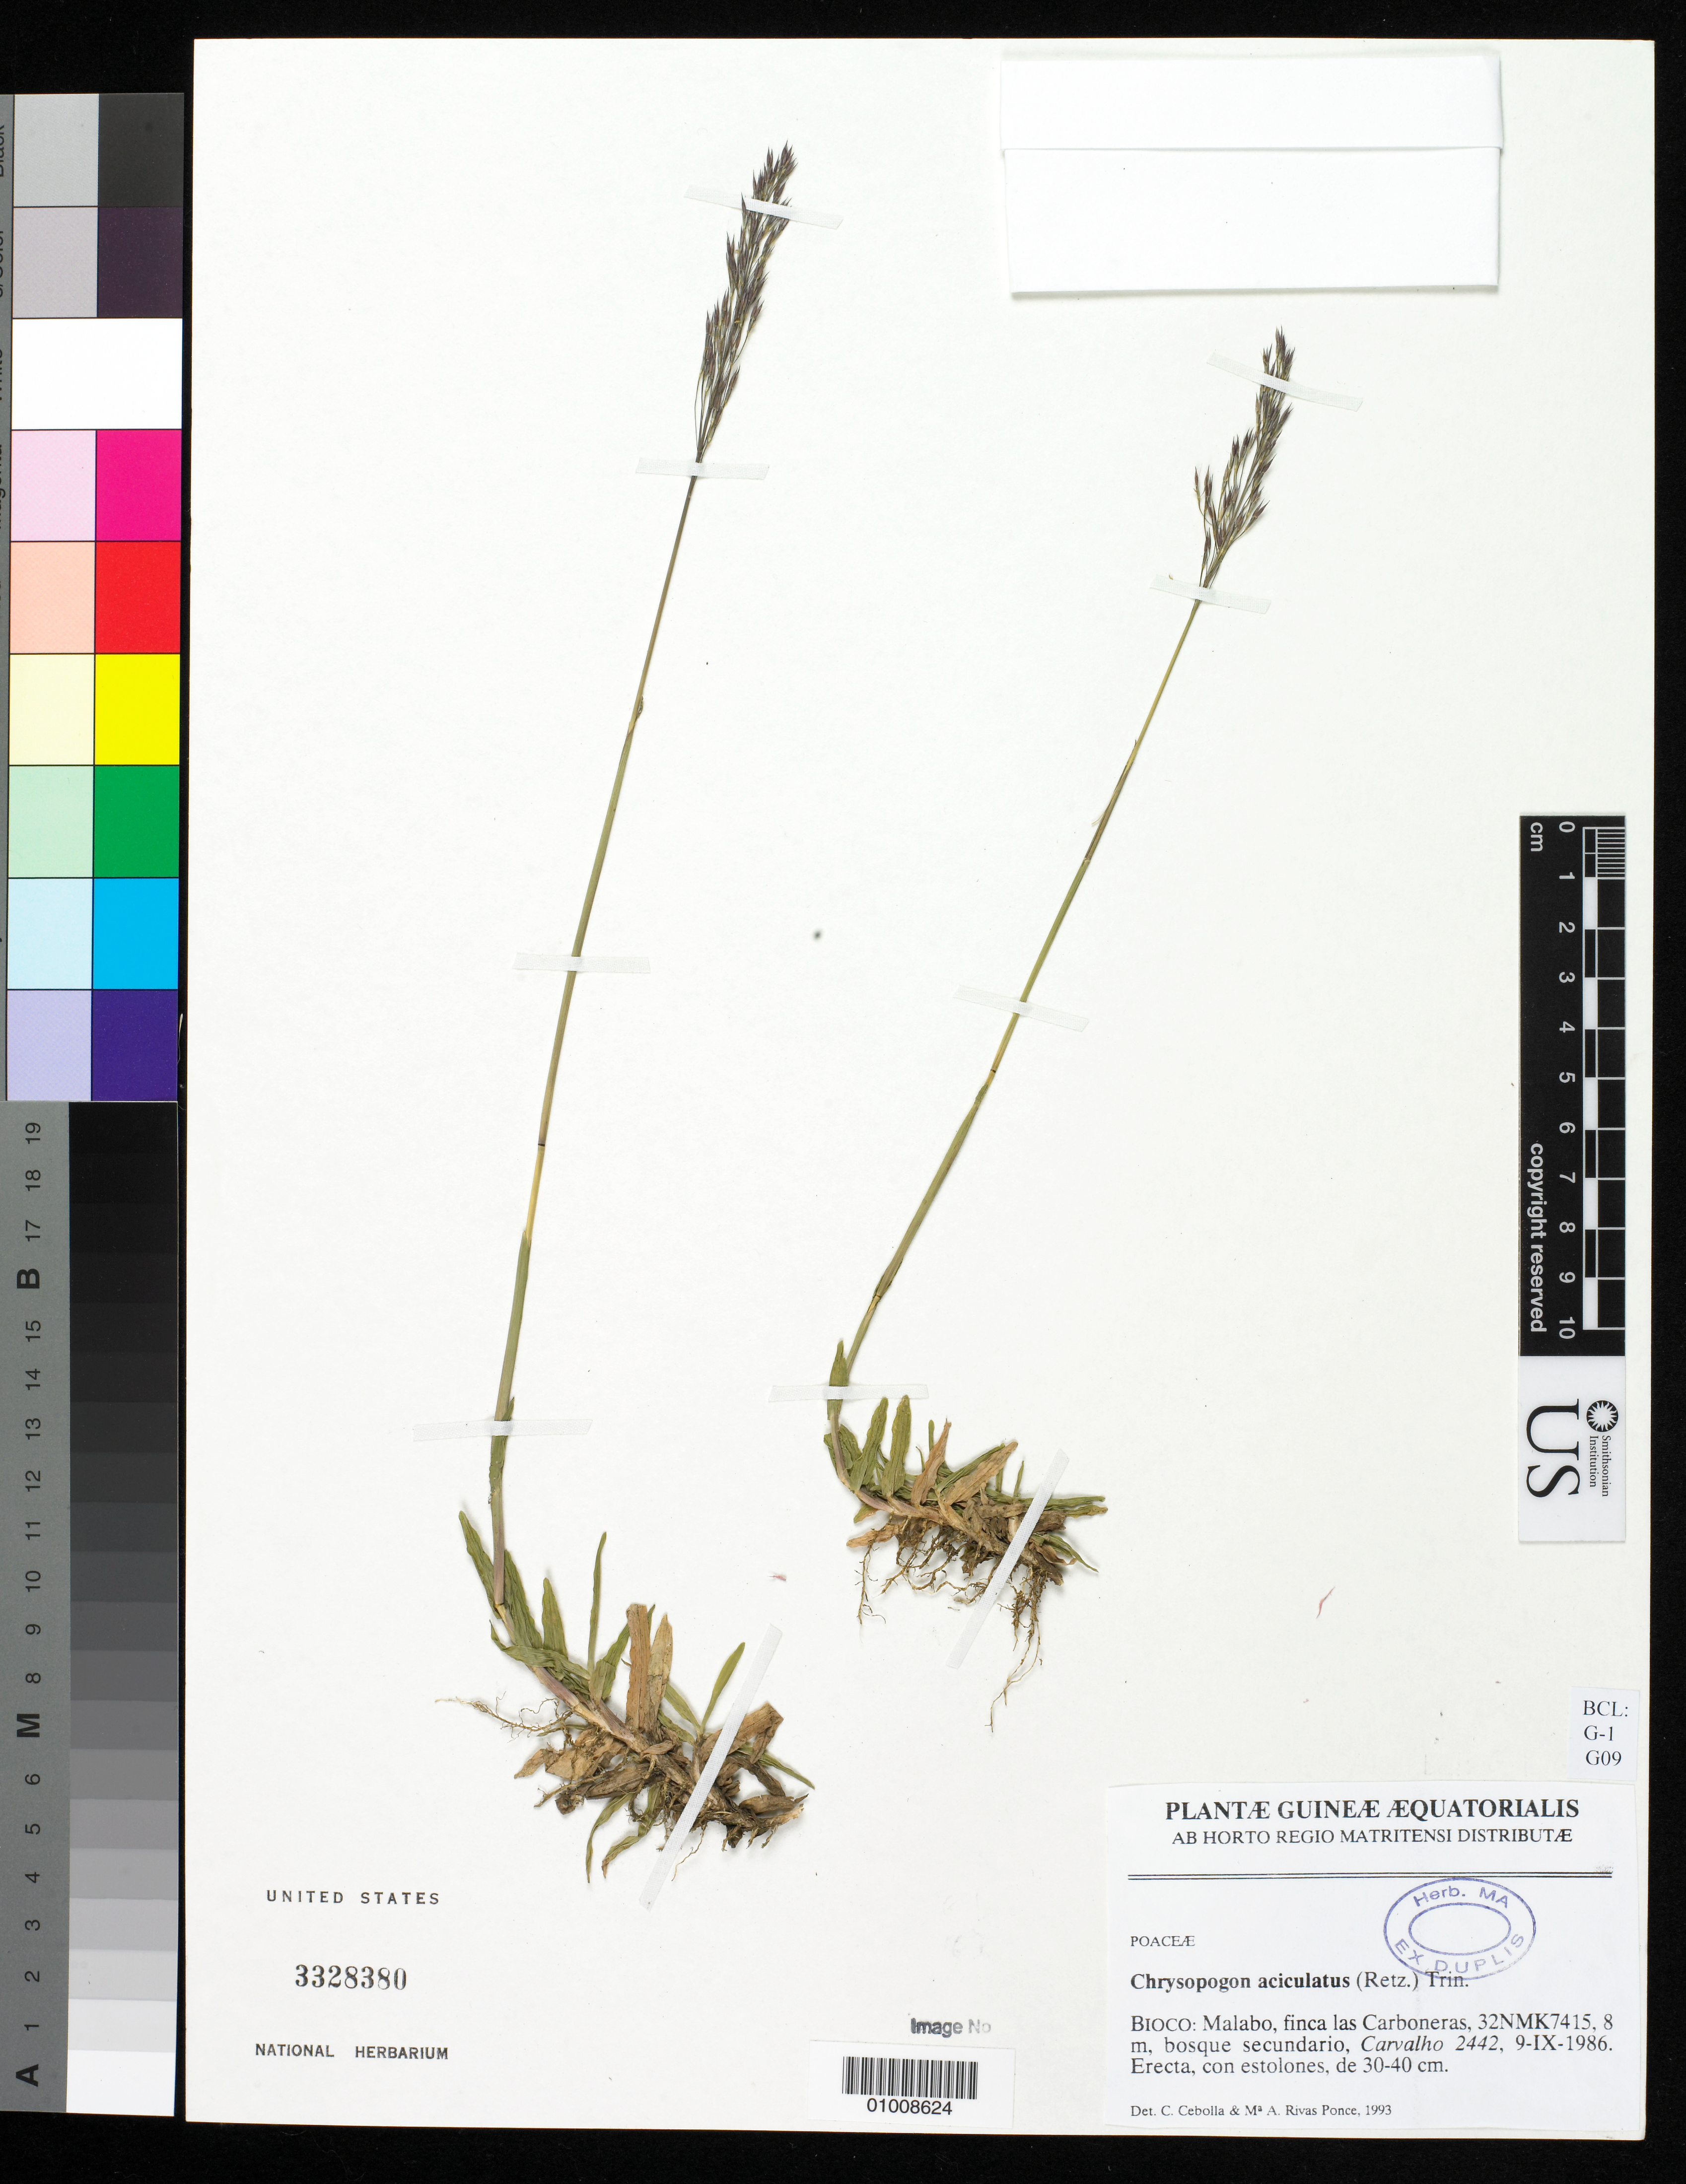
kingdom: Plantae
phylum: Tracheophyta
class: Liliopsida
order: Poales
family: Poaceae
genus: Chrysopogon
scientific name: Chrysopogon aciculatus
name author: (Retz.) Trin.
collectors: Carvalho, --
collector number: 2442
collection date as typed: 09 Sep 1986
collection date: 1986-09-09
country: Equatorial Guinea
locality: Bioco, Malabo, finca las Carboneras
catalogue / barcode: US 3328380